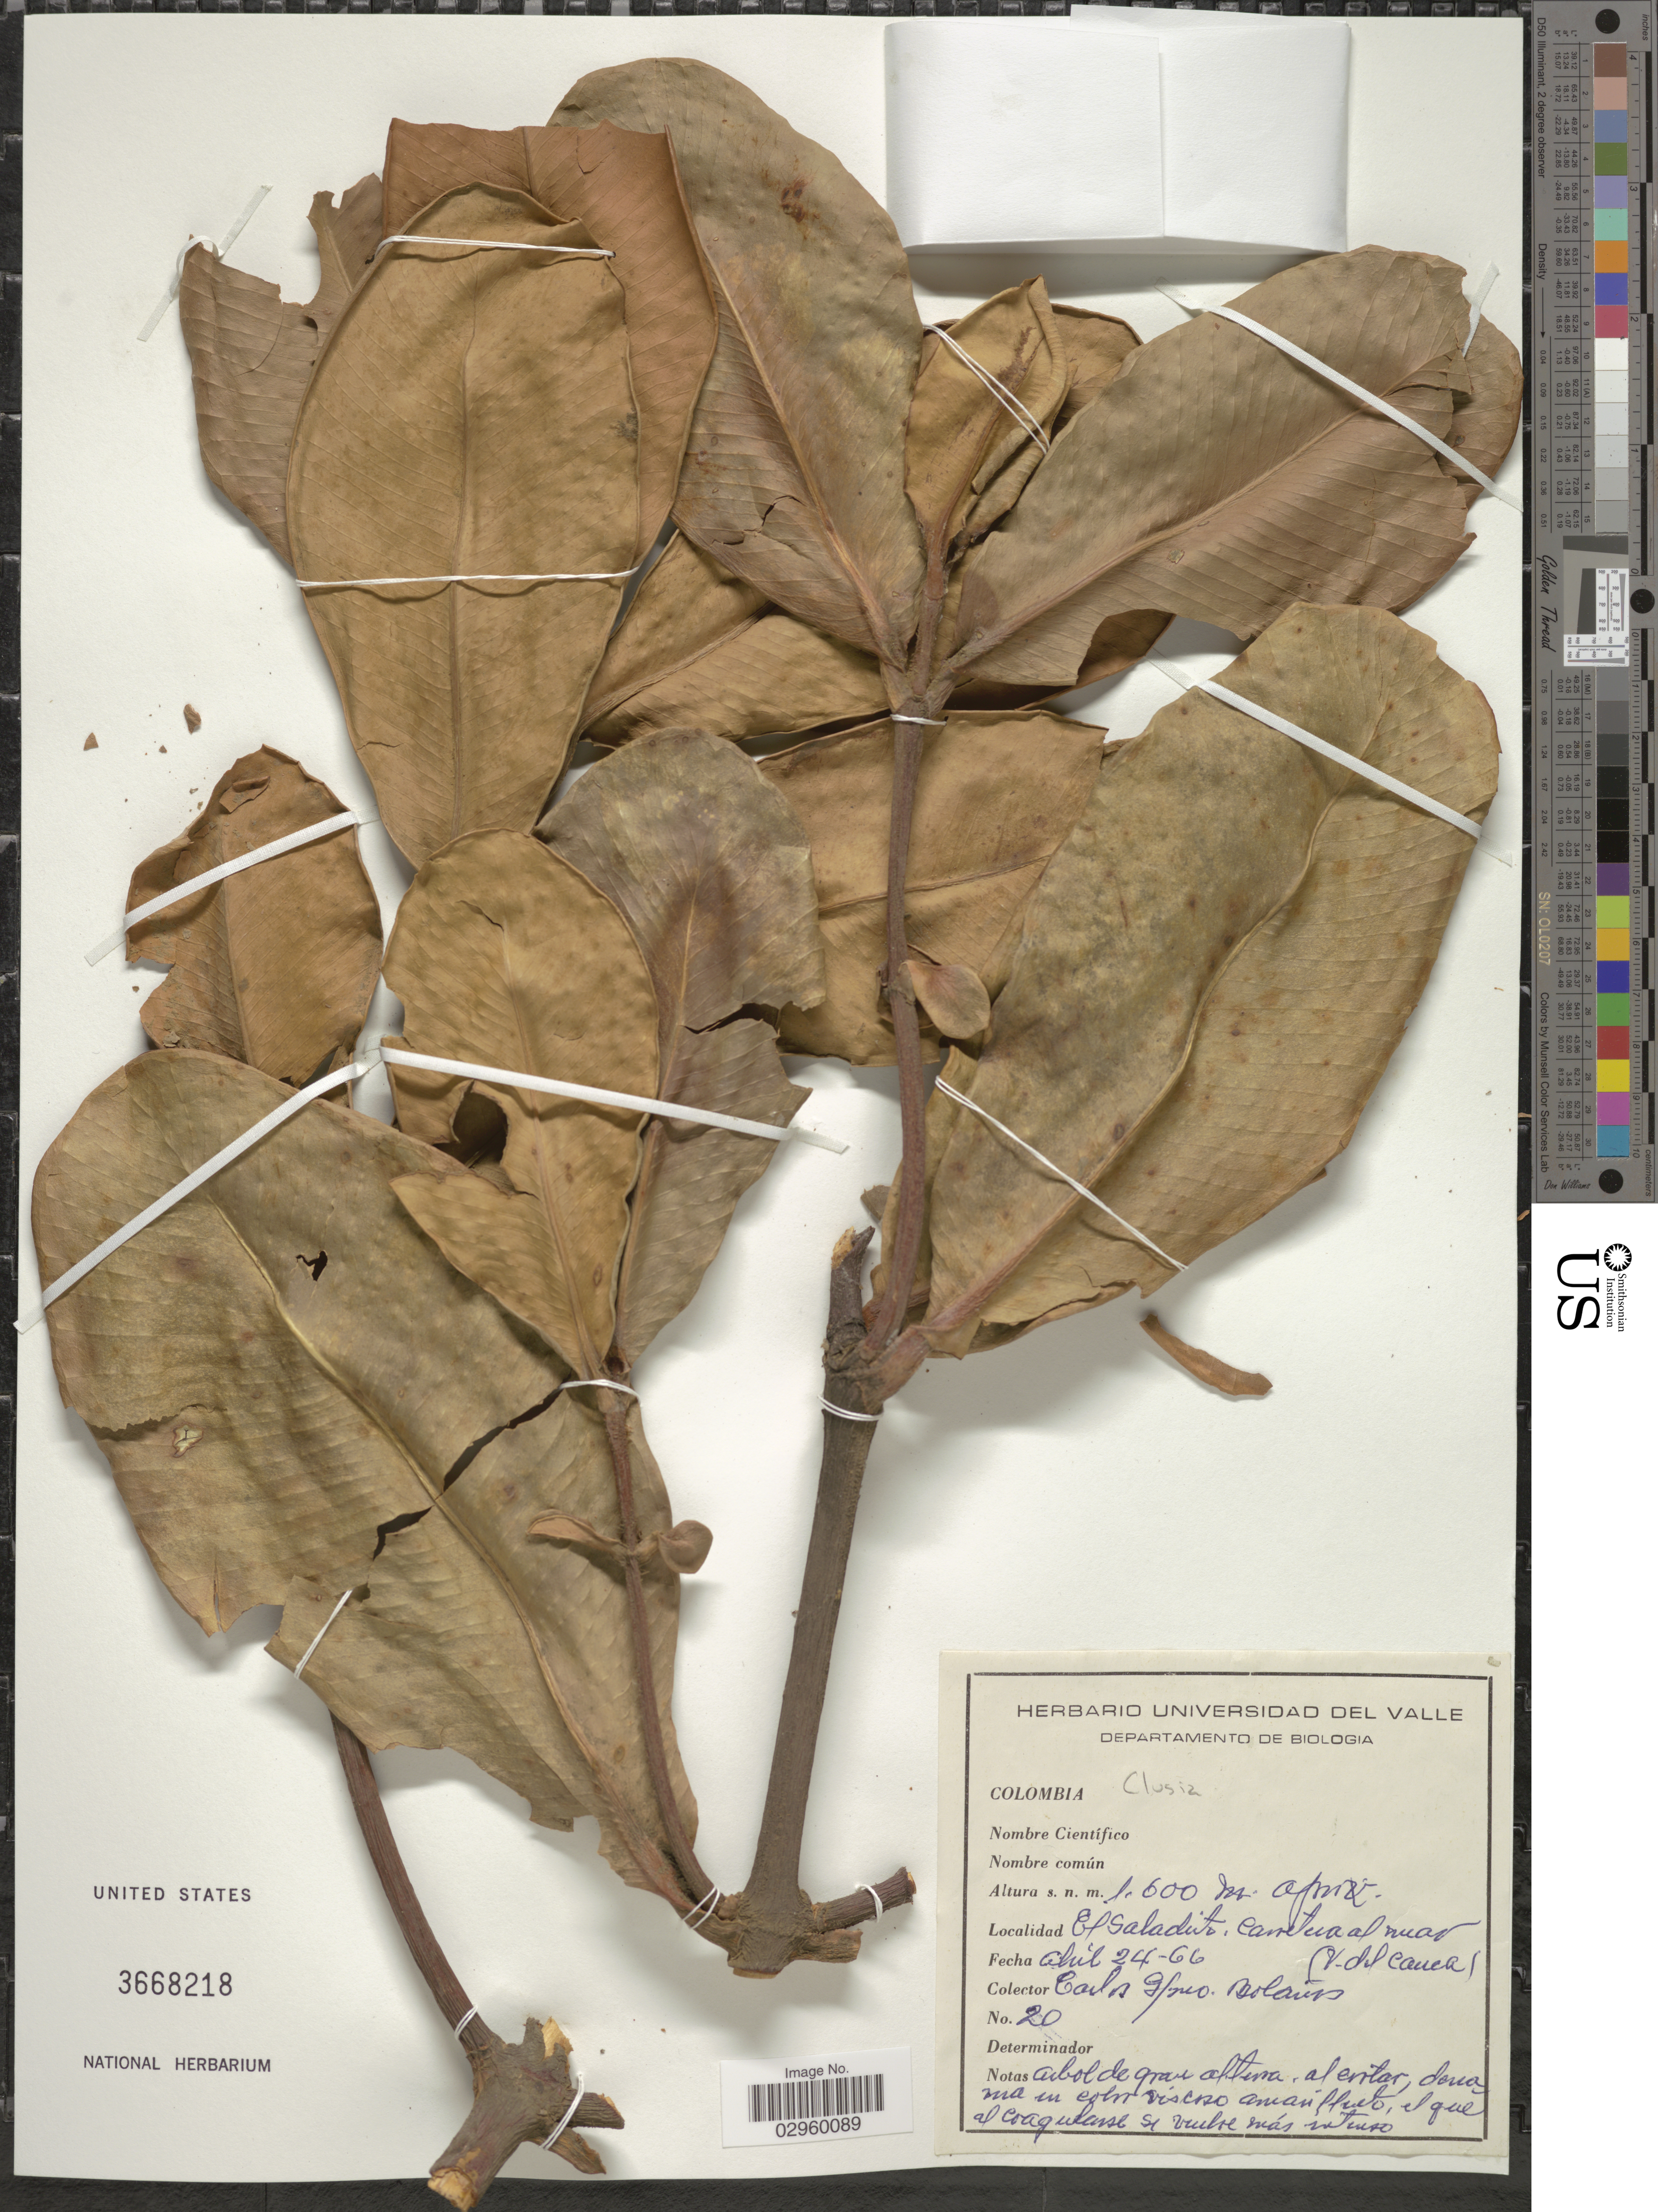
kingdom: Plantae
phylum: Tracheophyta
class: Magnoliopsida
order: Malpighiales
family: Clusiaceae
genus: Clusia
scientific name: Clusia sp.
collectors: C. Bolaños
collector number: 20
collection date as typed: Transcribed d/m/y: 24/4/66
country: Colombia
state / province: Cauca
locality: El Saladito, carretera al near (V.del Cauca).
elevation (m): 1600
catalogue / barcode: US 3668218